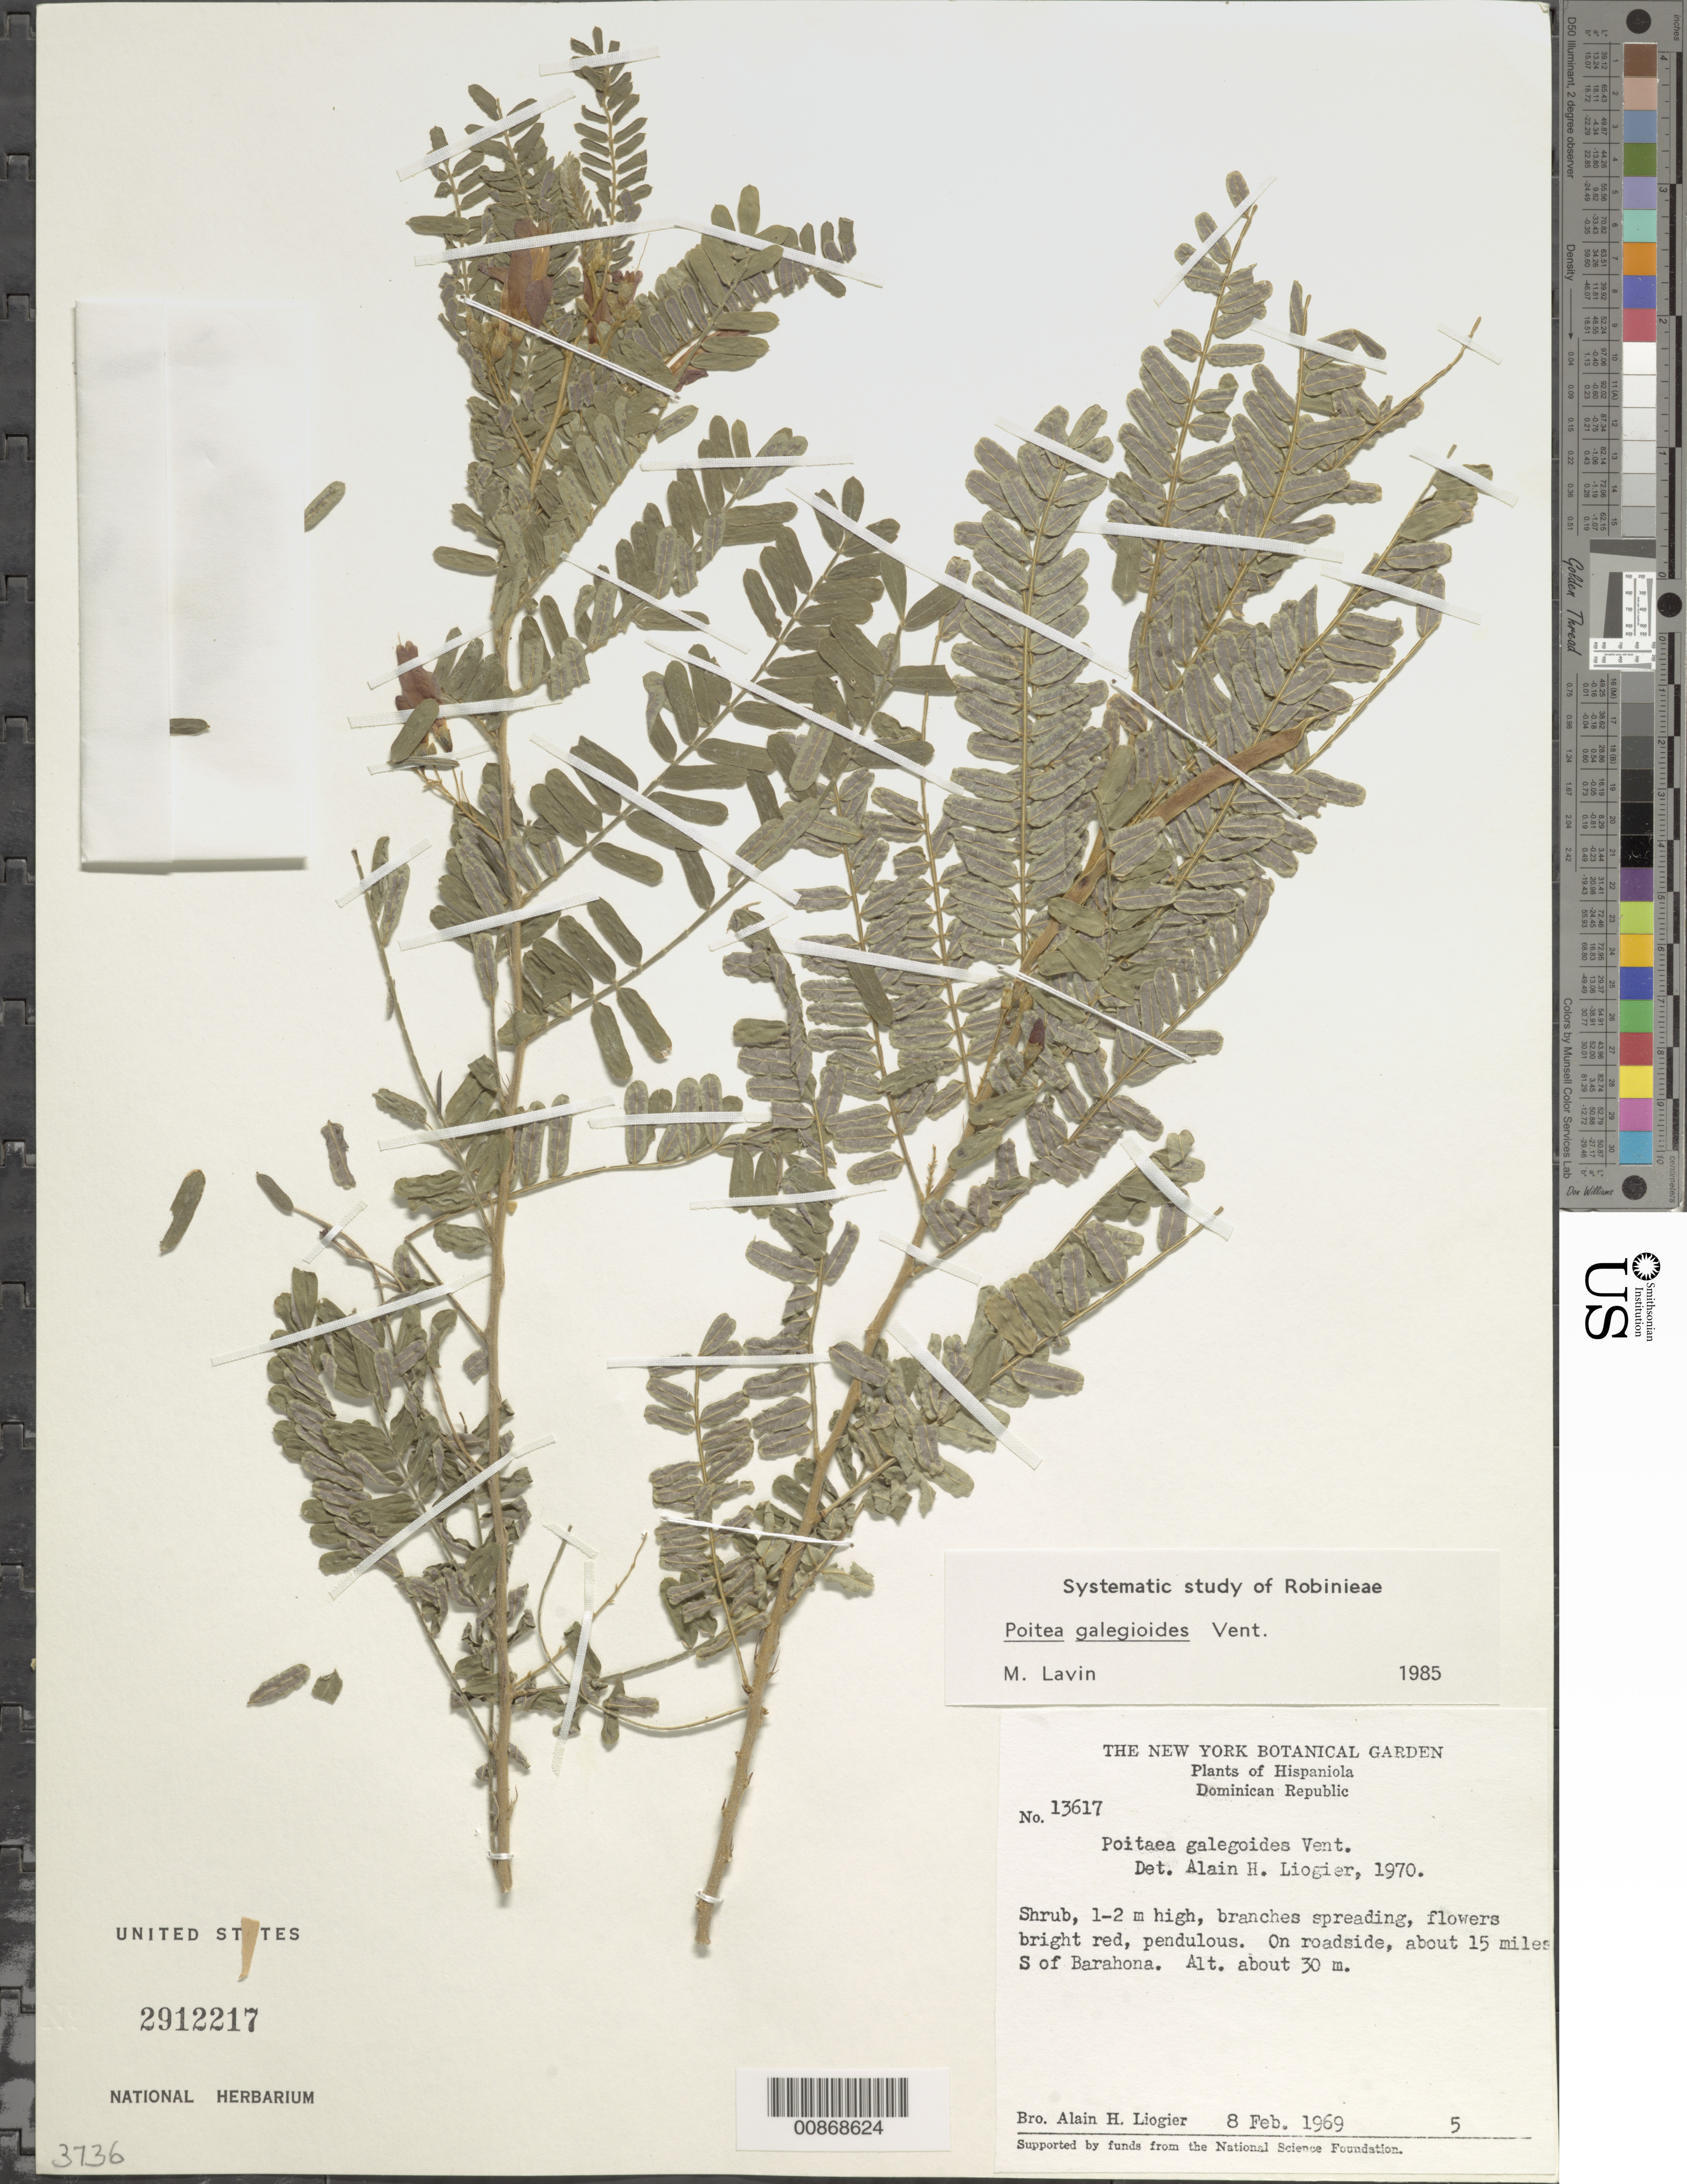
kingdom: Plantae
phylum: Tracheophyta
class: Magnoliopsida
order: Fabales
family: Fabaceae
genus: Poitea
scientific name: Poitea galegoides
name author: Vent.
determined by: Lavin, M.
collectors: A. H. Liogier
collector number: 13617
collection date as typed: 08 Feb 1969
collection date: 1969-02-08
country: Dominican Republic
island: Hispaniola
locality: About 15 miles S of Barahona.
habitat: On roadside.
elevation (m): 30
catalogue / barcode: US 2912217